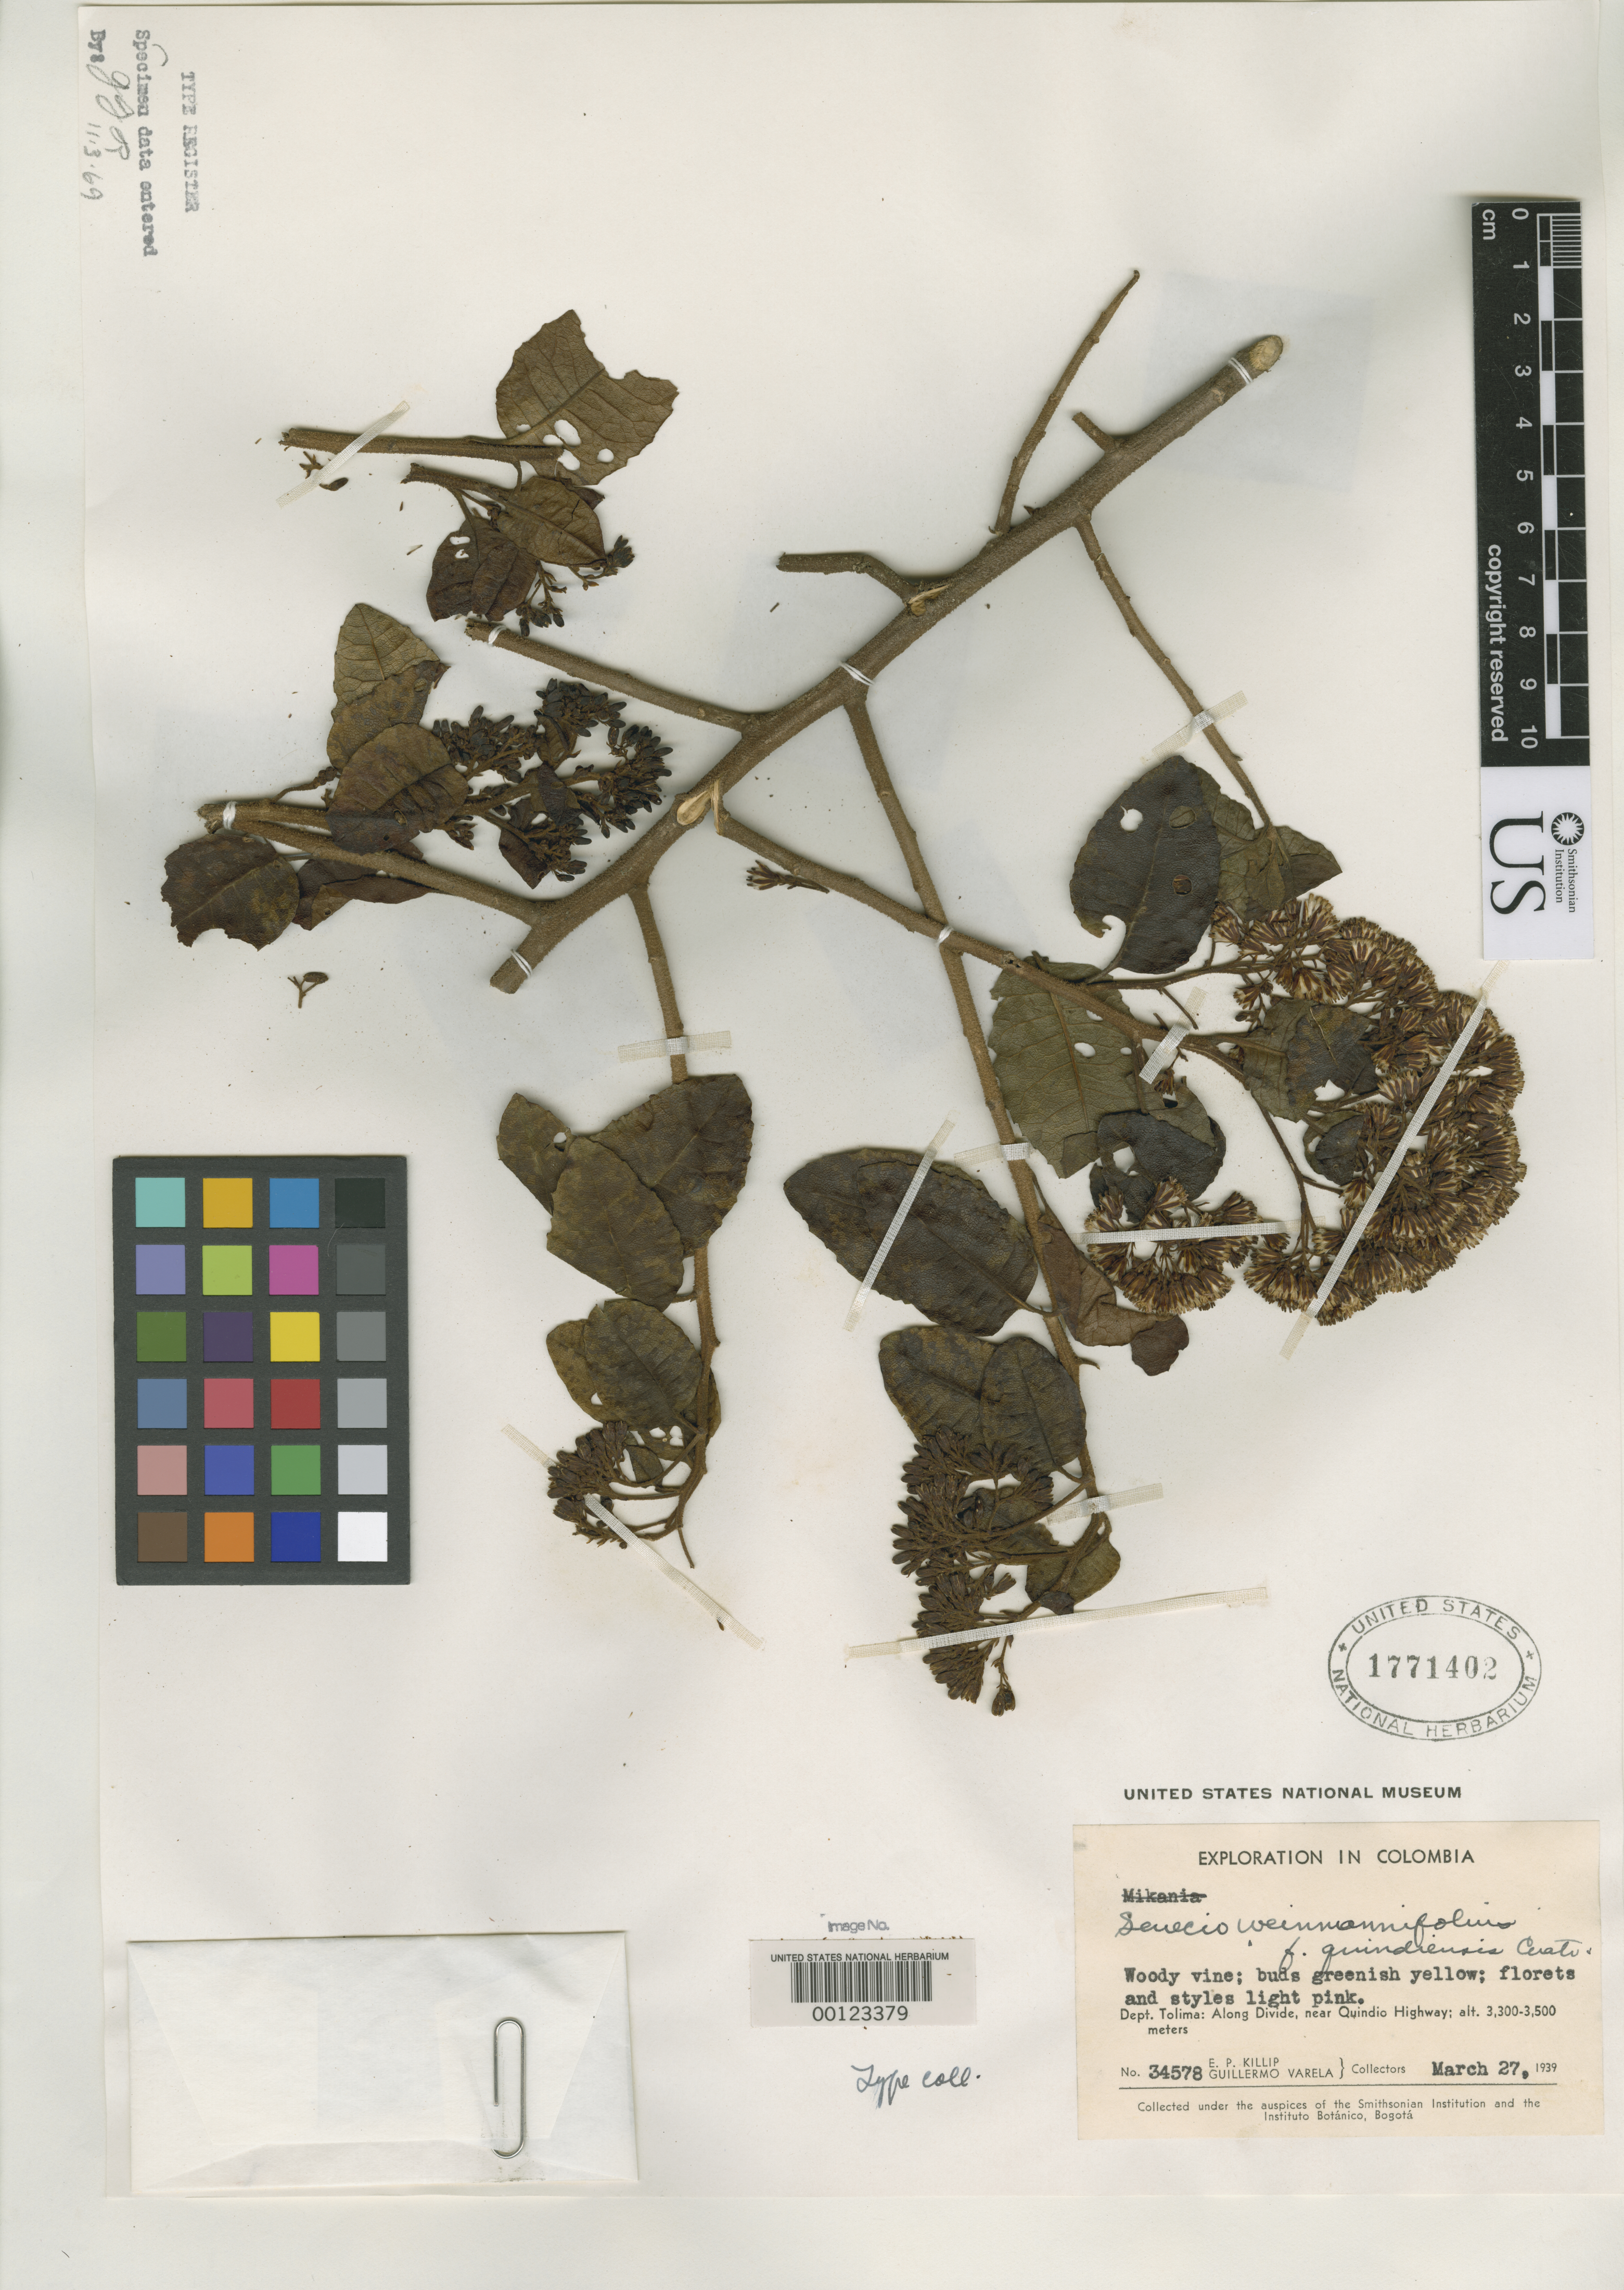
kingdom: Plantae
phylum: Tracheophyta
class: Magnoliopsida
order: Asterales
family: Asteraceae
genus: Senecio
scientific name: Senecio weinmannifolius f. quindiensis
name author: Cuatrec.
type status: Holotype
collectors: E. P. Killip & G. Valera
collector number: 34578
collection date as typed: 27 Mar 1939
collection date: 1939-03-27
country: Colombia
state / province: Tolima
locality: Along divide near Quindo Highway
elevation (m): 3300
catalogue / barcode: US 1771402